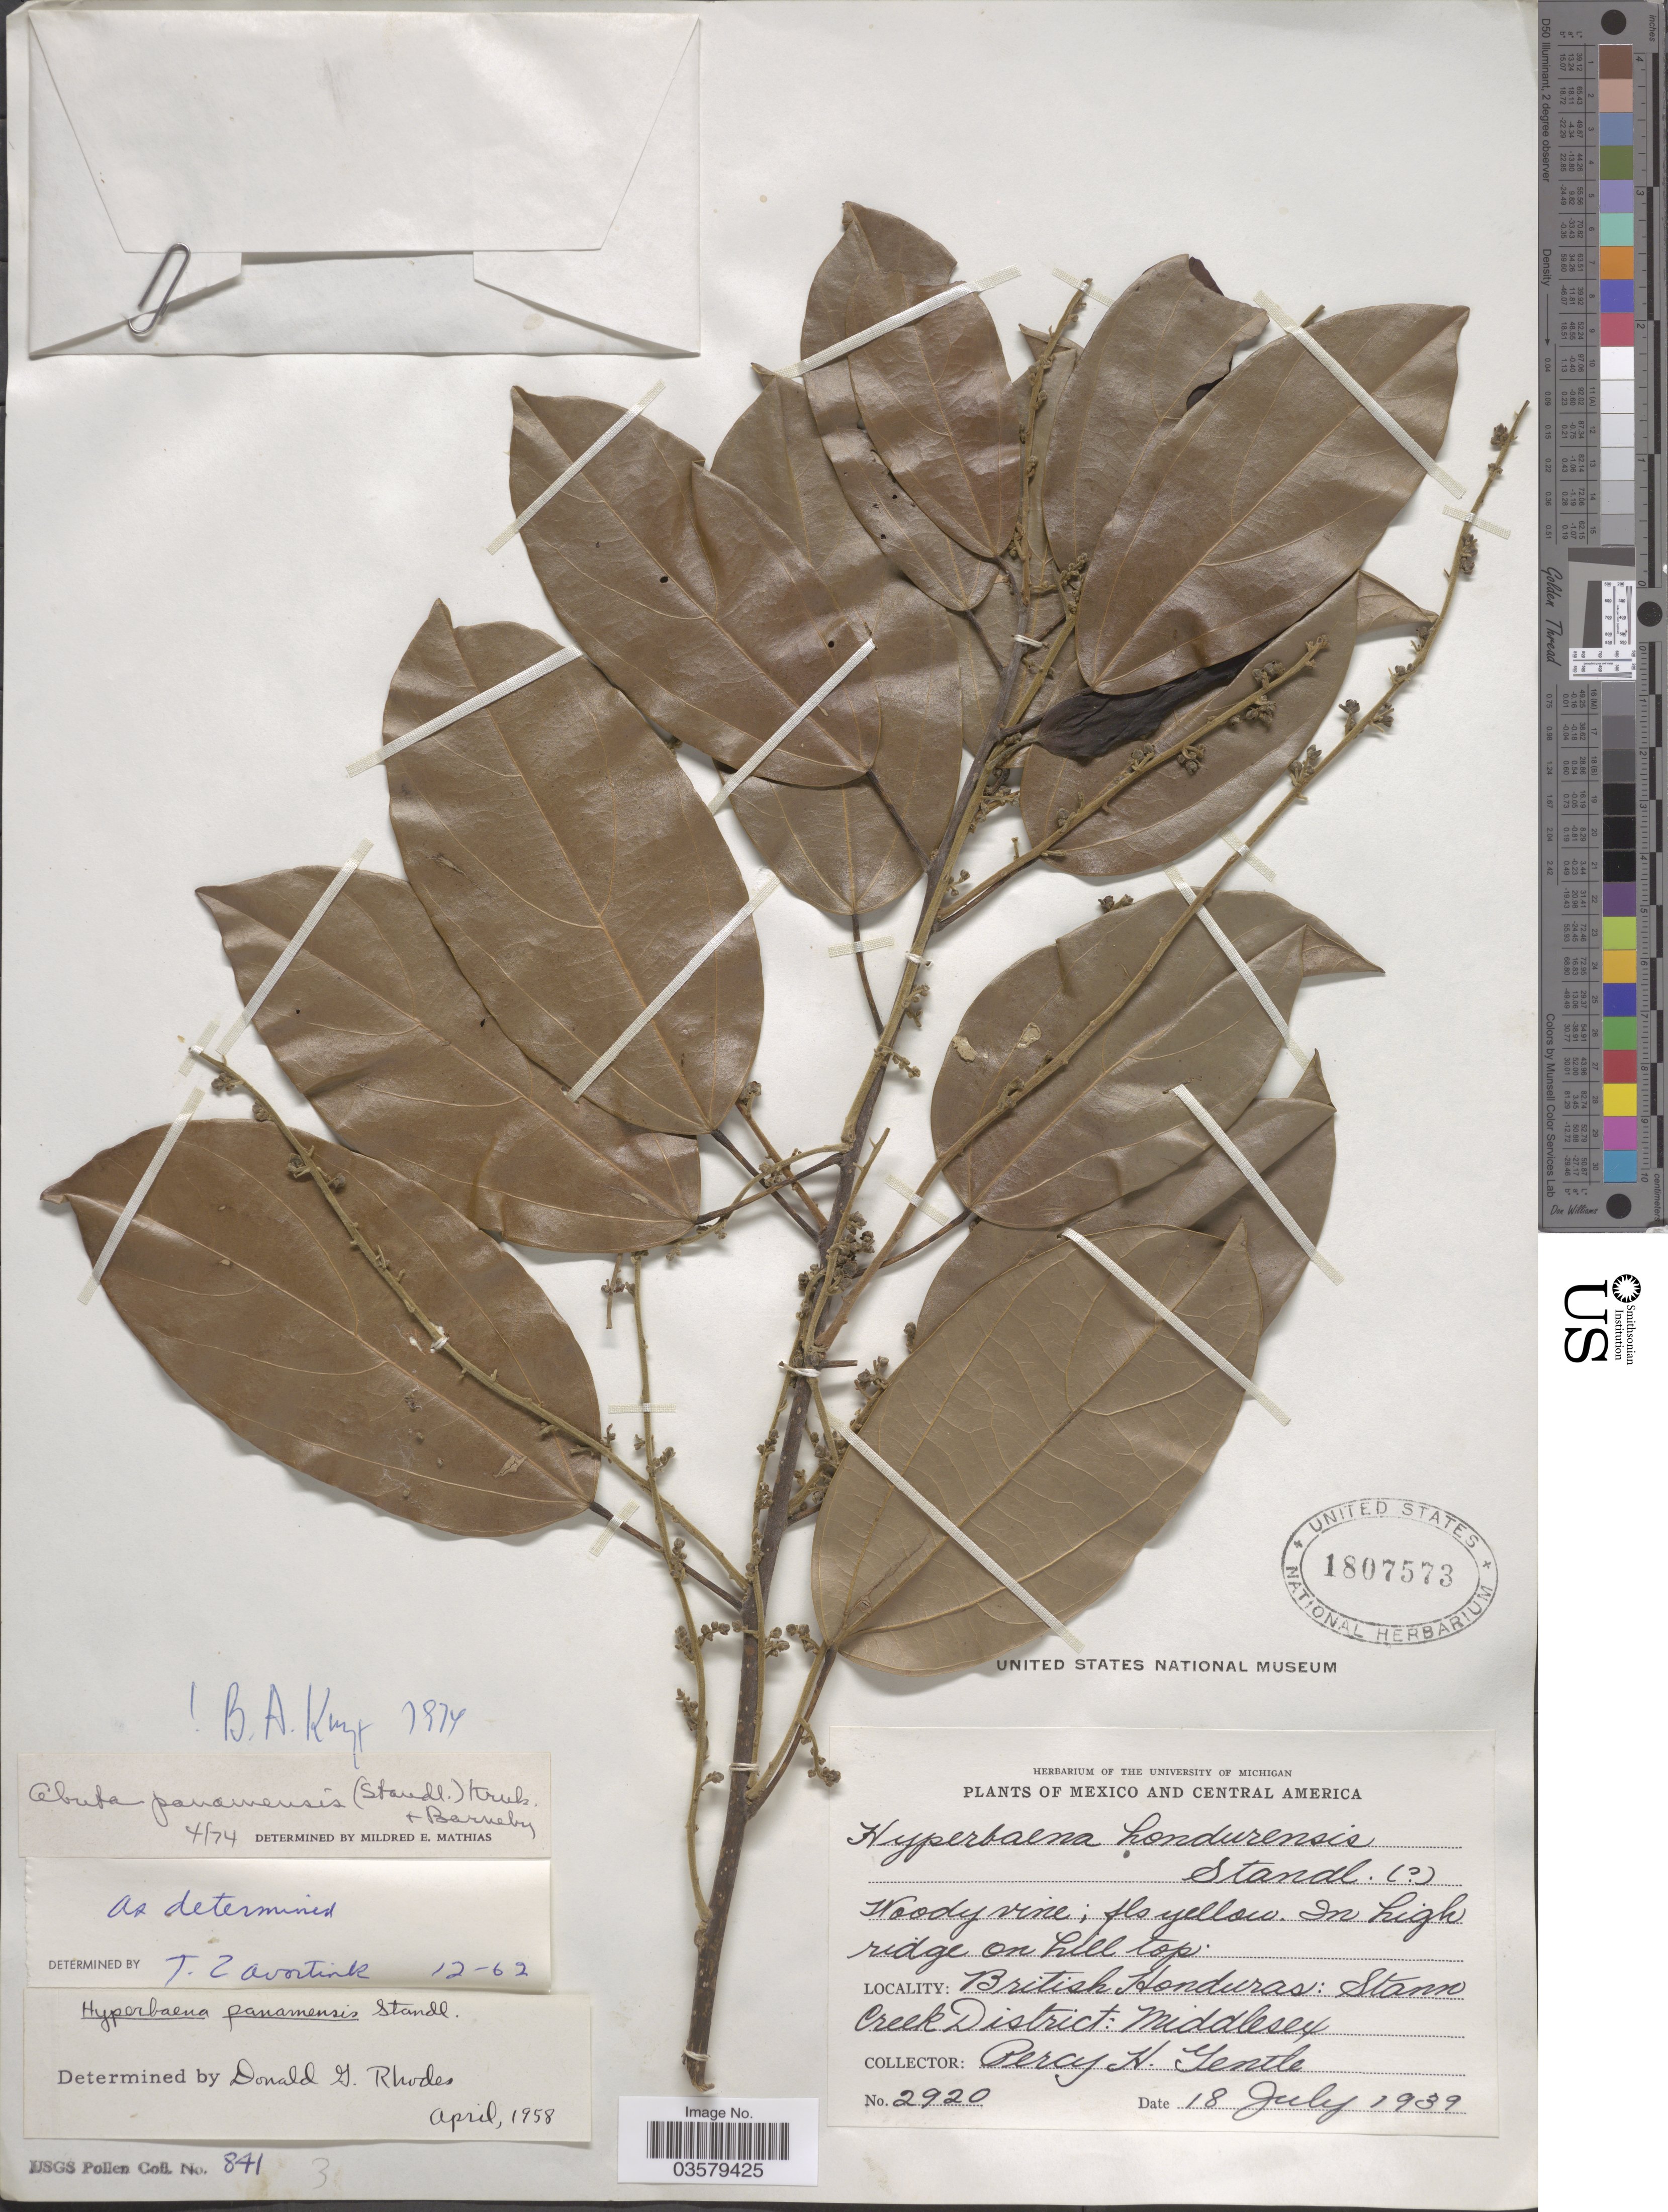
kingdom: Plantae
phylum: Tracheophyta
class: Magnoliopsida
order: Ranunculales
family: Menispermaceae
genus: Abuta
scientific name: Abuta panamensis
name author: (Standl.) Krukoff & Barneby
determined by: Mathias, M. E.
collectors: P. H. Gentle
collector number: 2920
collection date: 1939-07-18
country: Belize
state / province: Stann Creek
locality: British Honduras: Stann Creek District: Middlesex.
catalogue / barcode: US 1807573